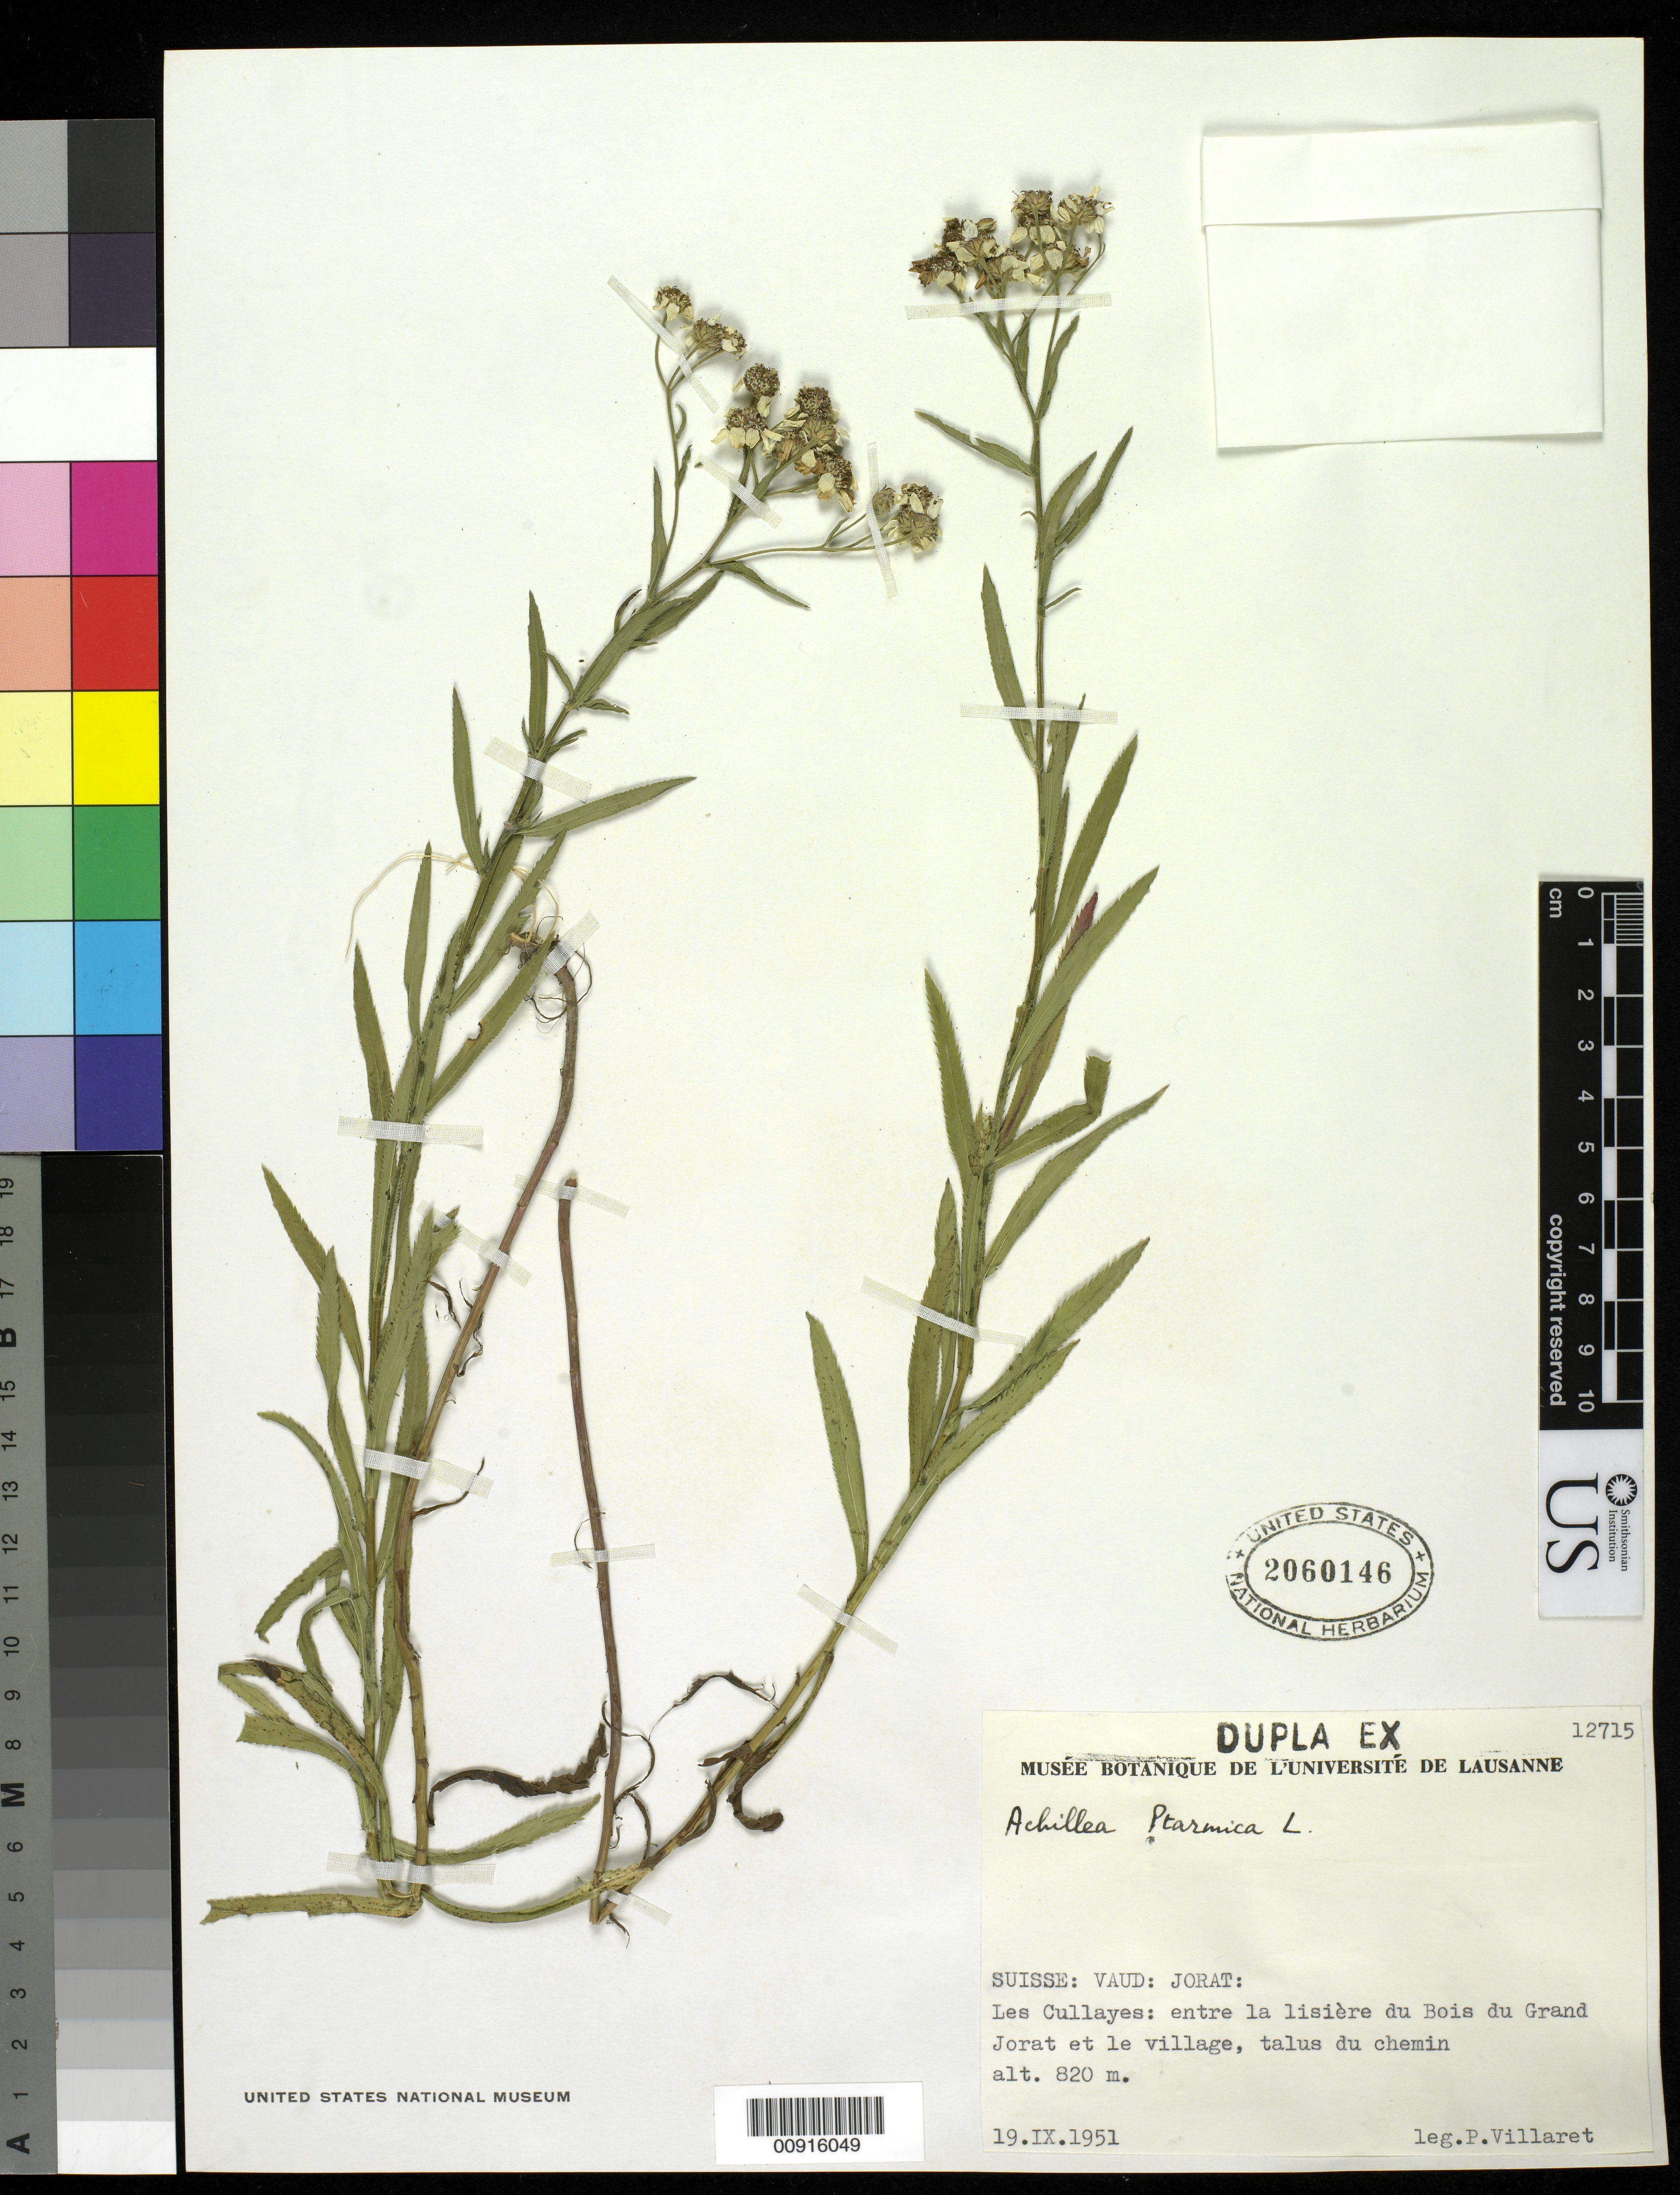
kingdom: Plantae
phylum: Tracheophyta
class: Magnoliopsida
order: Asterales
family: Asteraceae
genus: Achillea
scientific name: Achillea ptarmica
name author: L.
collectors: P. Villaret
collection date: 1951-09-19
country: Switzerland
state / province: Vaud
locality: Les Cullayes: entre la lisiere du Bois du Grand Jorat et le village, talus du chemin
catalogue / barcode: US 2060146